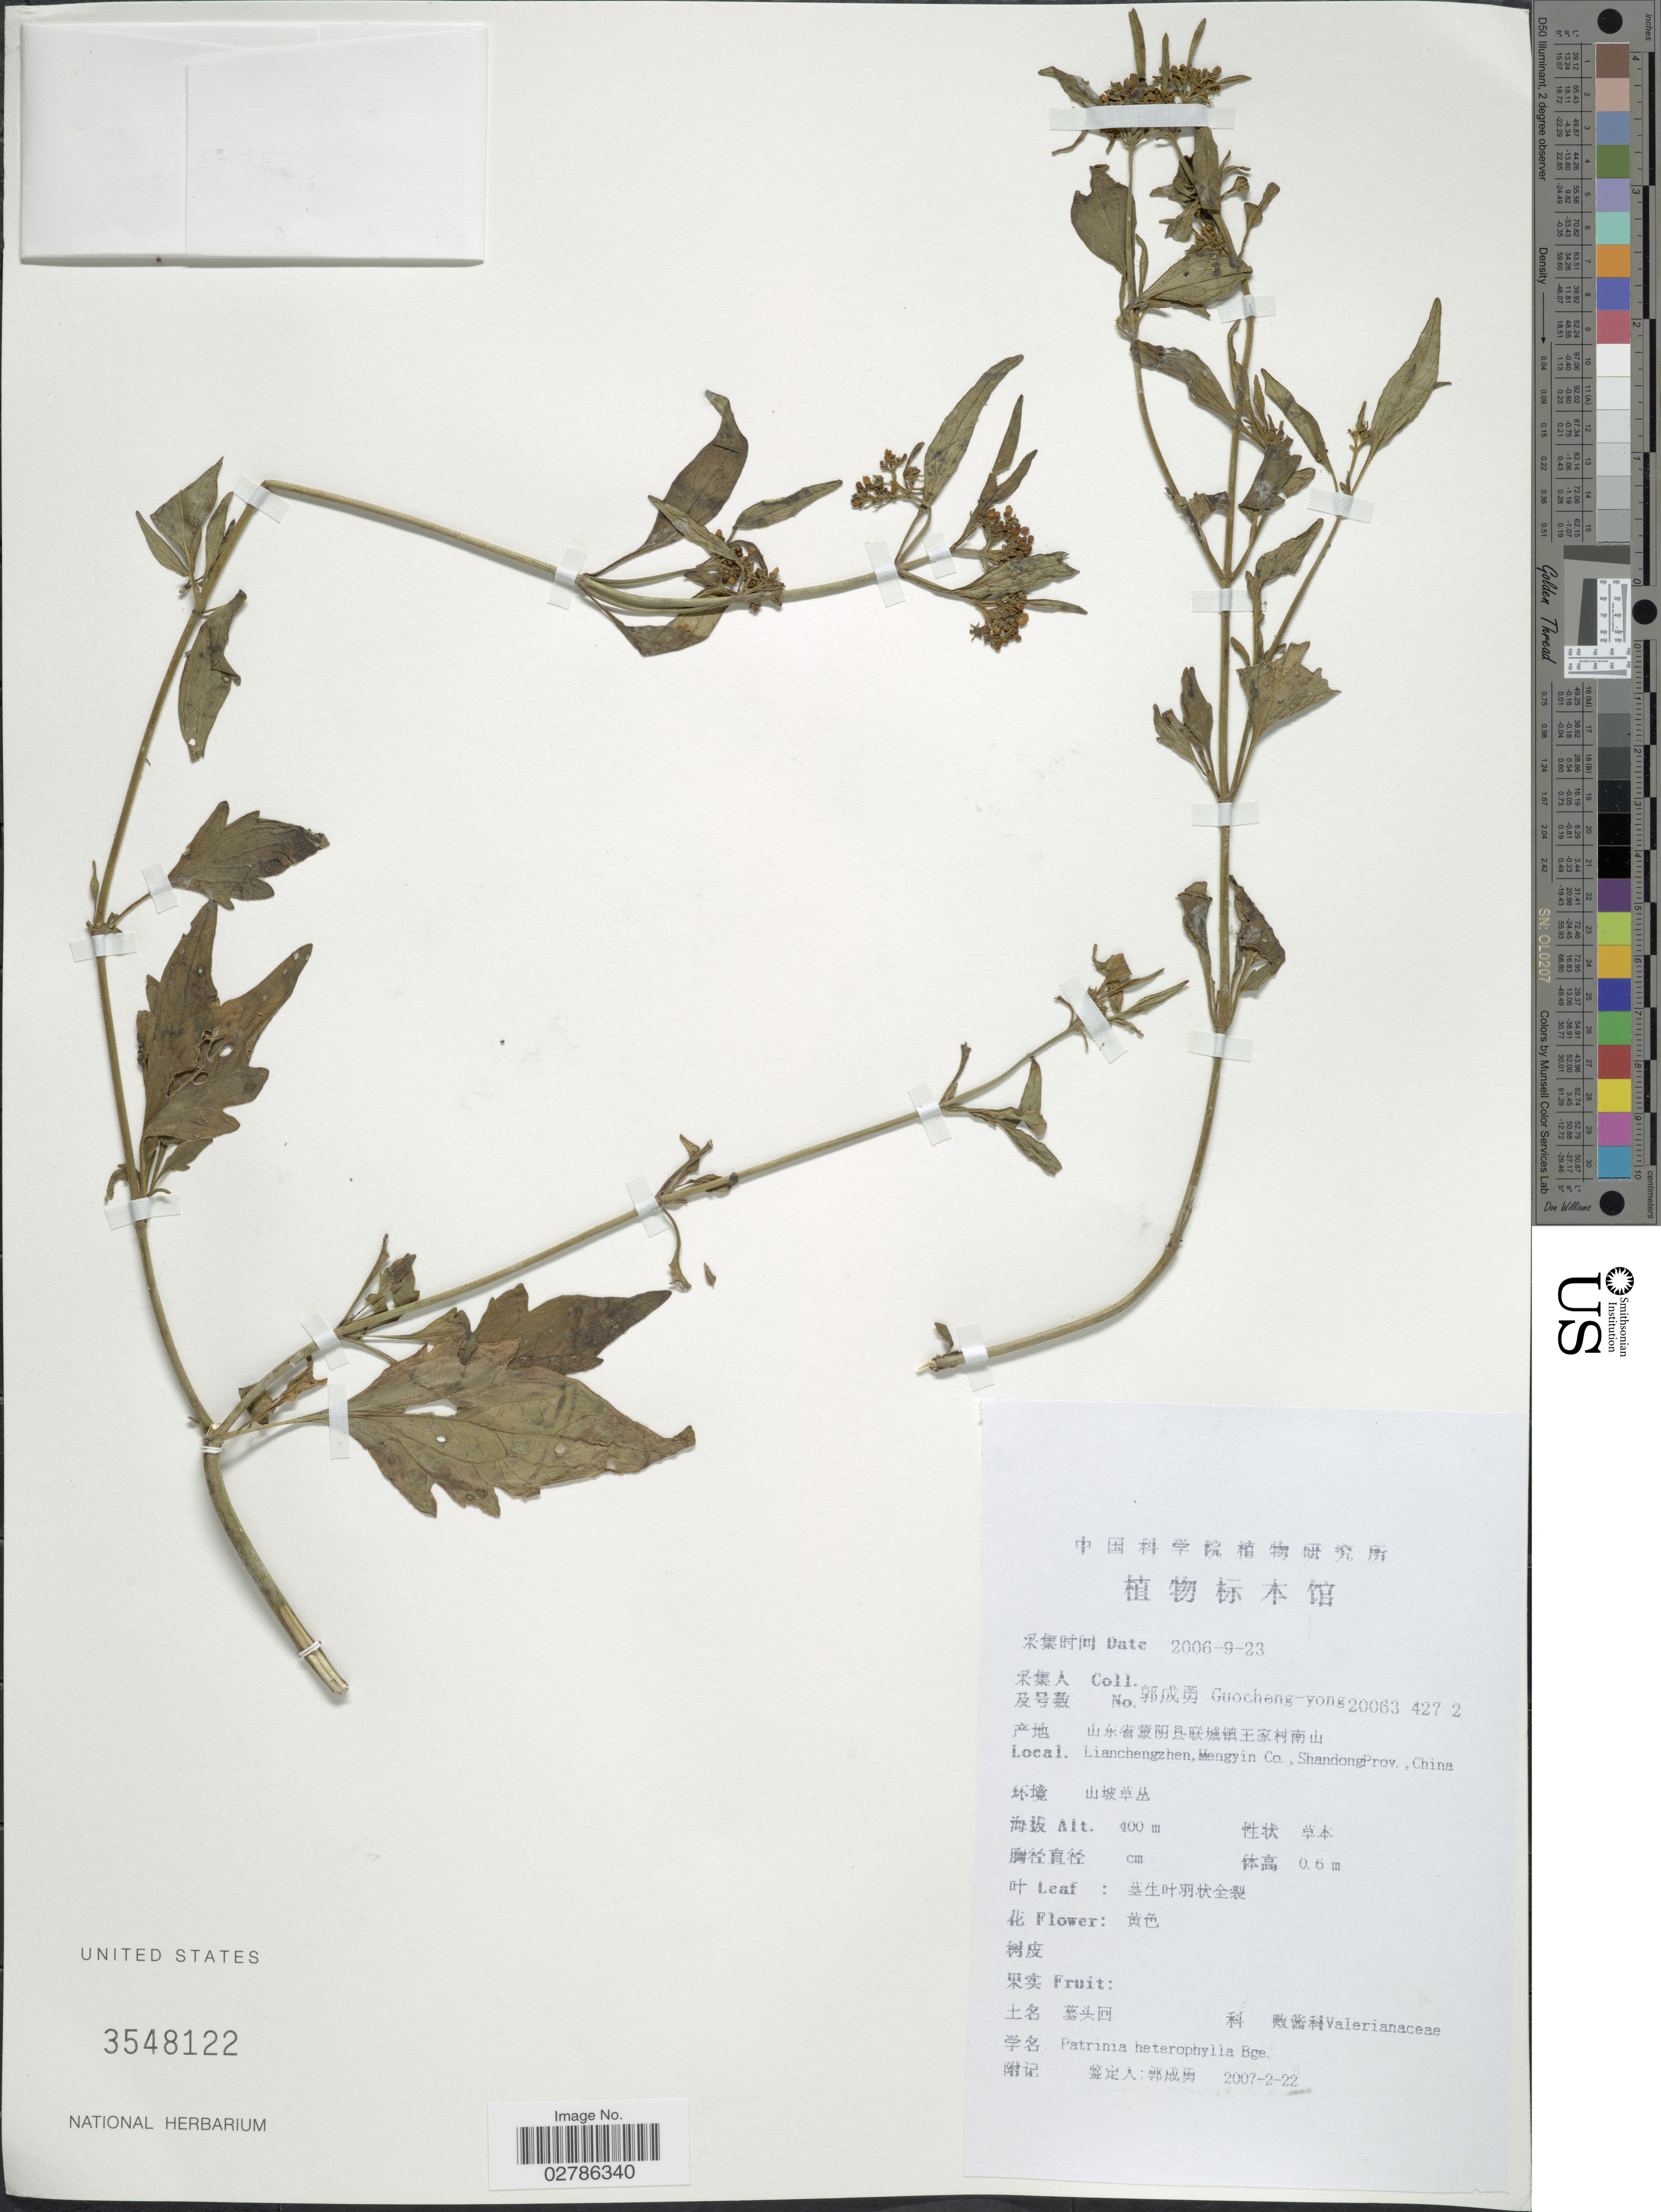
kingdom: Plantae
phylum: Tracheophyta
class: Magnoliopsida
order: Dipsacales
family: Caprifoliaceae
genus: Patrinia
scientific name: Patrinia heterophylla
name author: Bunge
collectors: Guo cheng-yong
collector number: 2006 3427 2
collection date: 2006-09-23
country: China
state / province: Shandong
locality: X, Lianchengzhen, Mengyin Co., X.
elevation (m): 400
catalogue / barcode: US 3548122